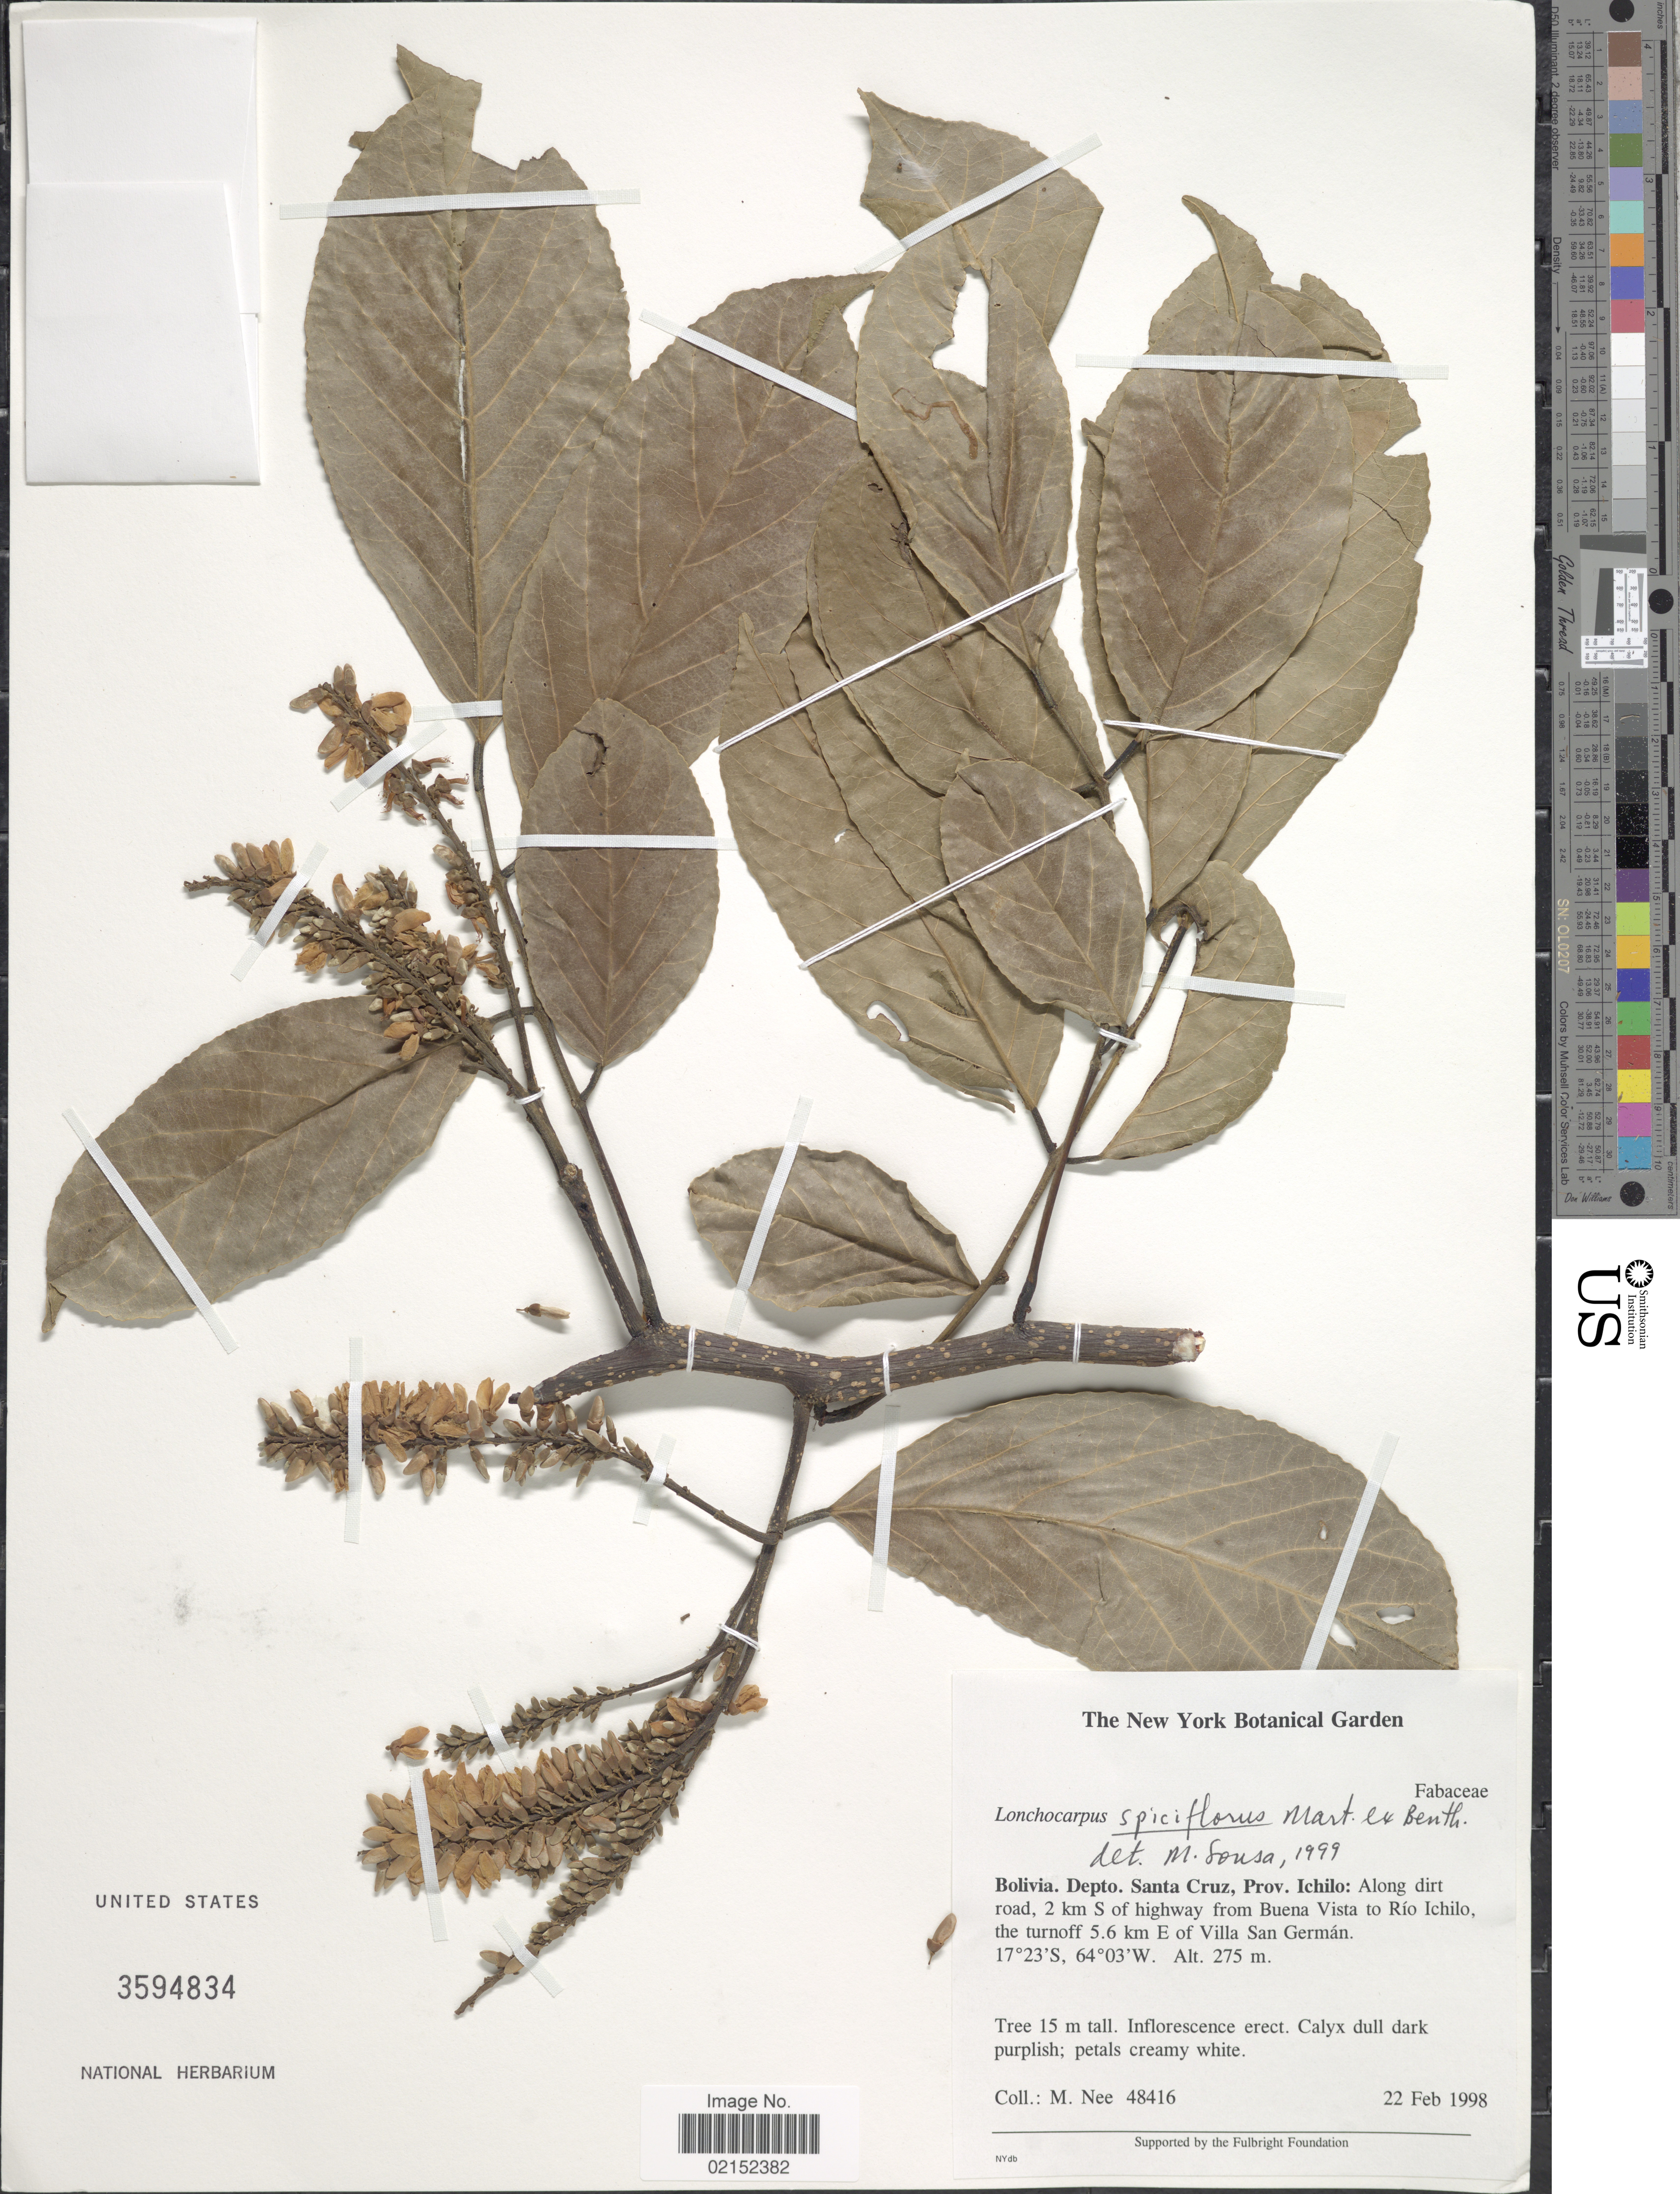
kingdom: Plantae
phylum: Tracheophyta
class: Magnoliopsida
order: Fabales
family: Fabaceae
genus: Lonchocarpus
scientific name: Lonchocarpus spiciflorus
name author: Mart. ex Benth.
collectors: M. Nee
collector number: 48416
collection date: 1998-02-22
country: Bolivia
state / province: Santa Cruz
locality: Prov. Ichilo: along dirt road, 2 km S of highway from Buena Vista to Rio Ichilo, the turnoff 5.6 km E of Villa San German.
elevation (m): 275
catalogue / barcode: US 3594834